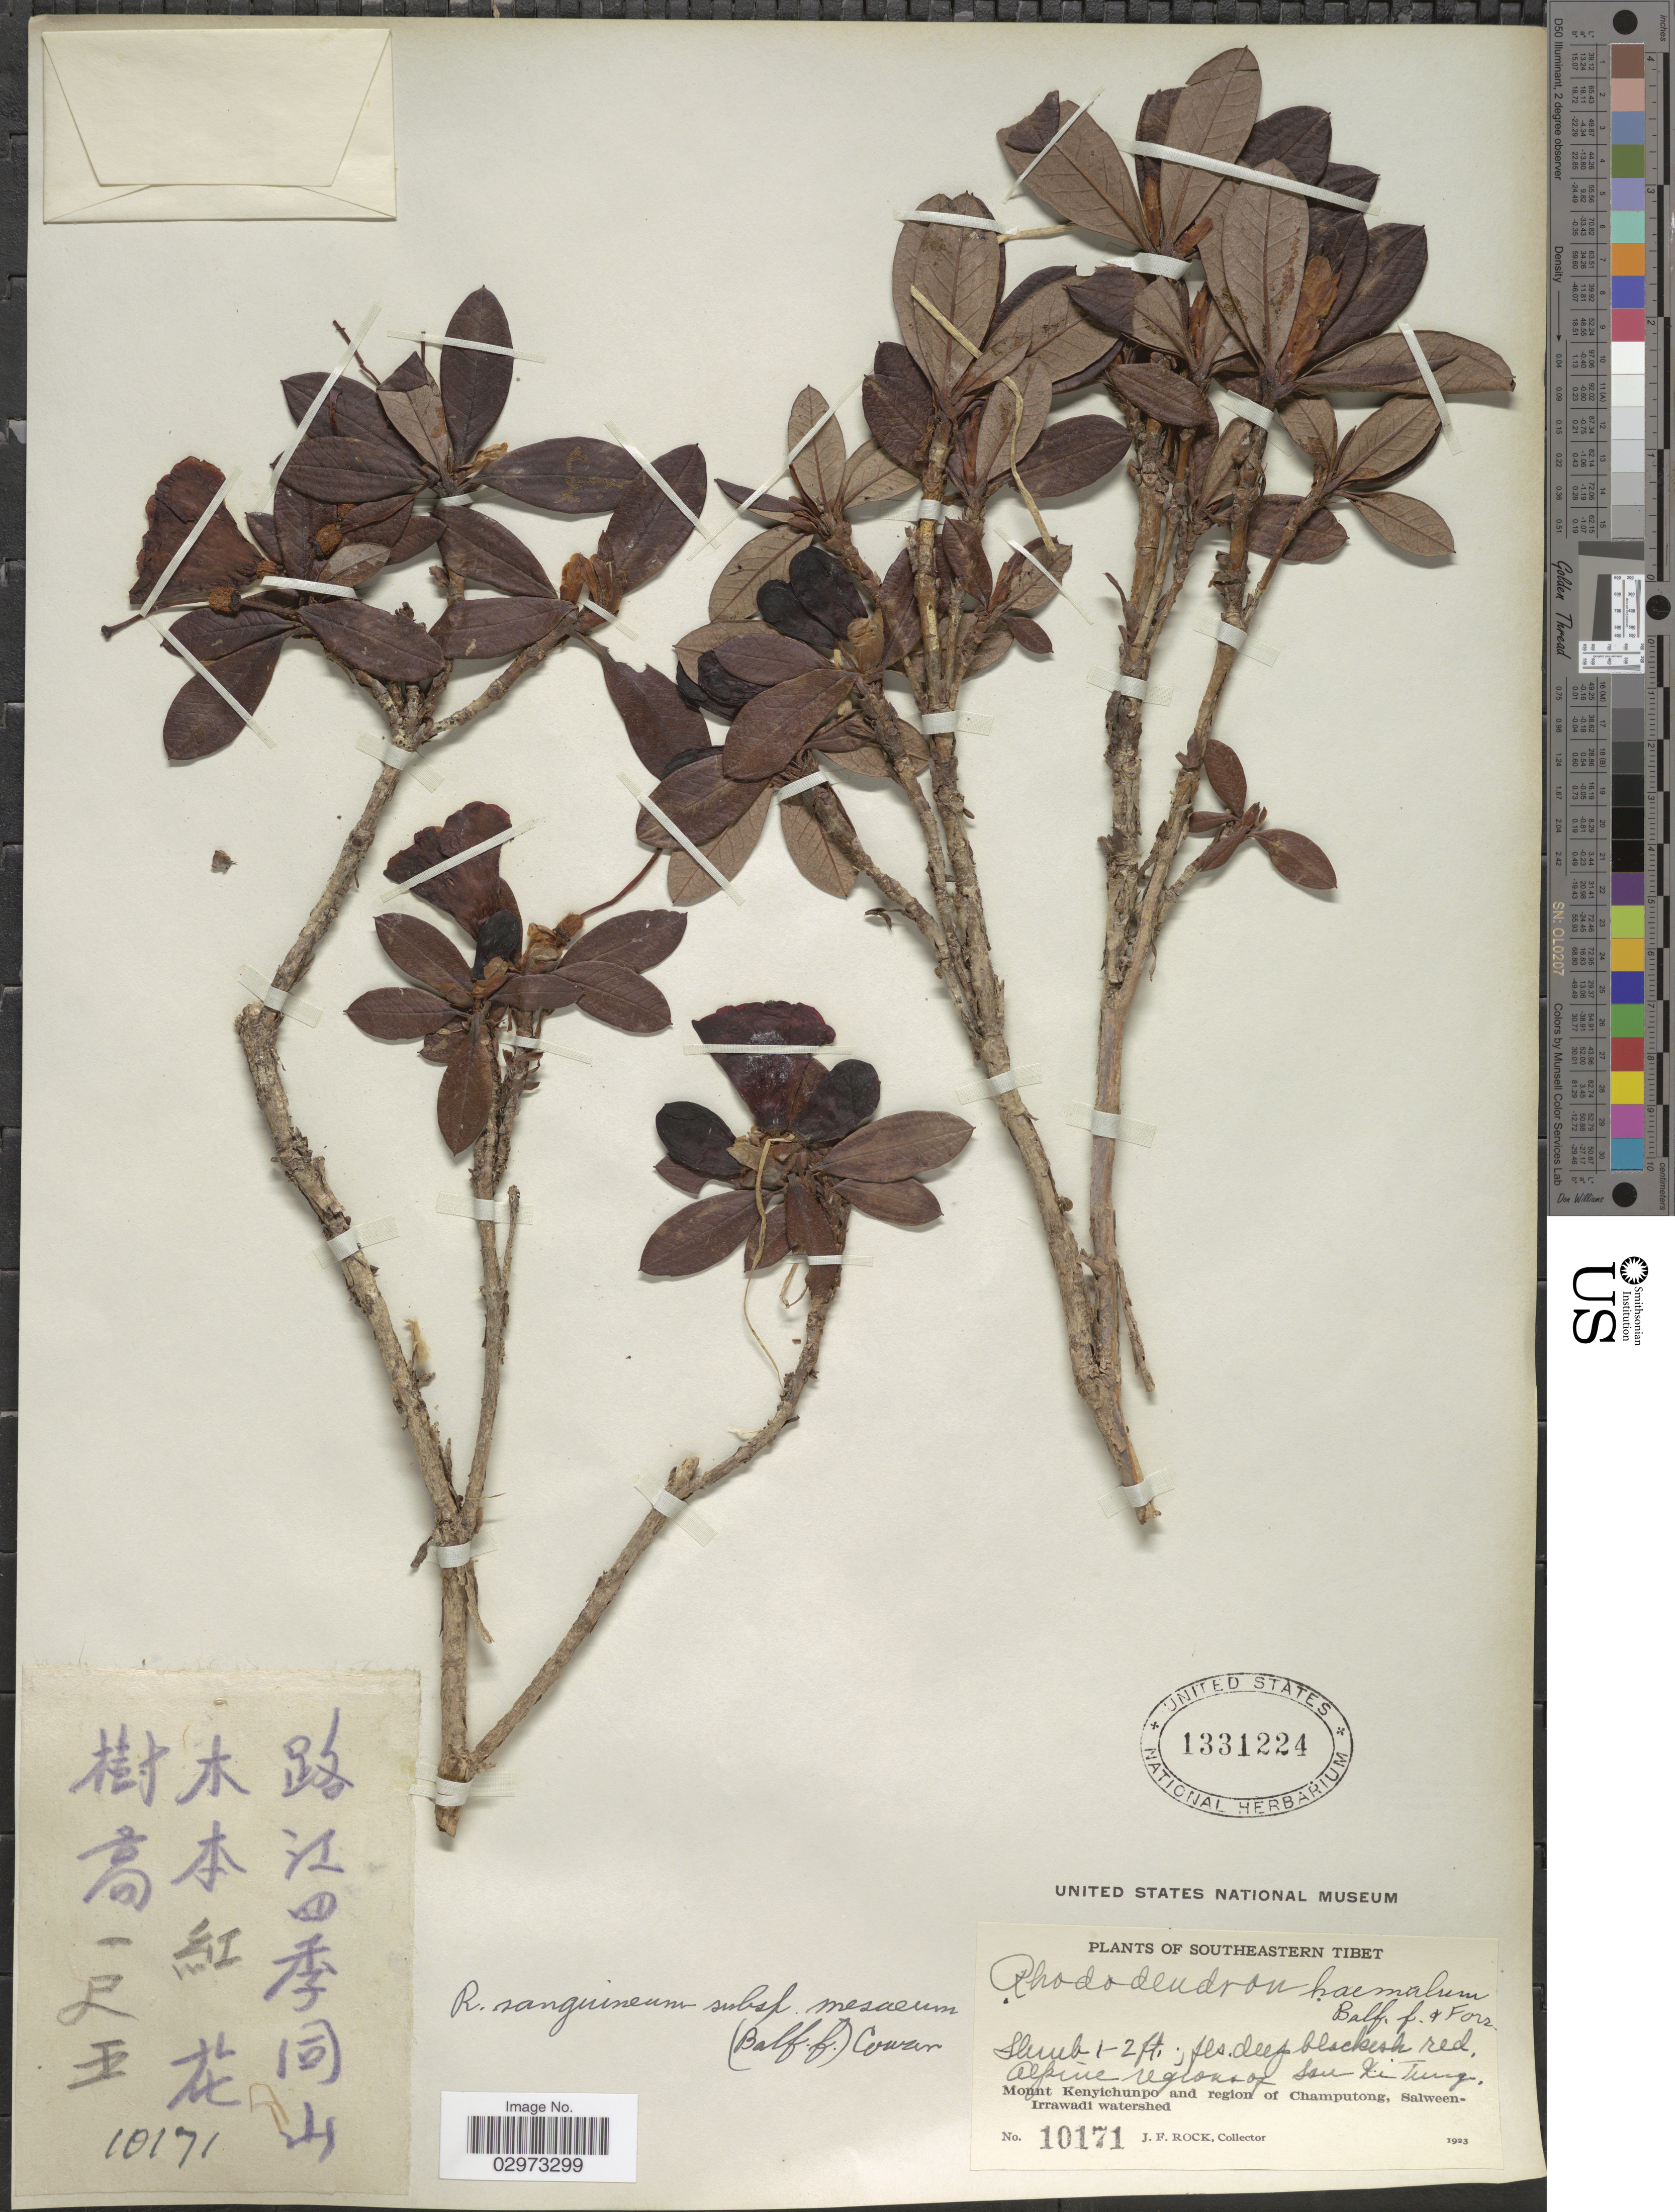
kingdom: Plantae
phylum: Tracheophyta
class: Magnoliopsida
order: Ericales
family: Ericaceae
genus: Rhododendron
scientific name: Rhododendron sanguineum subsp. mesaeum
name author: Balf. f. ex Cowan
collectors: J. Rock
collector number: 10171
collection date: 1923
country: China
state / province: Xizang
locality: Southeastern Tibet. Alpine regions of Sou Xi Tung. Mount Kenyichunpo and region Champutong, Salween-Irrawadi watershed.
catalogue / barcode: US 1331224